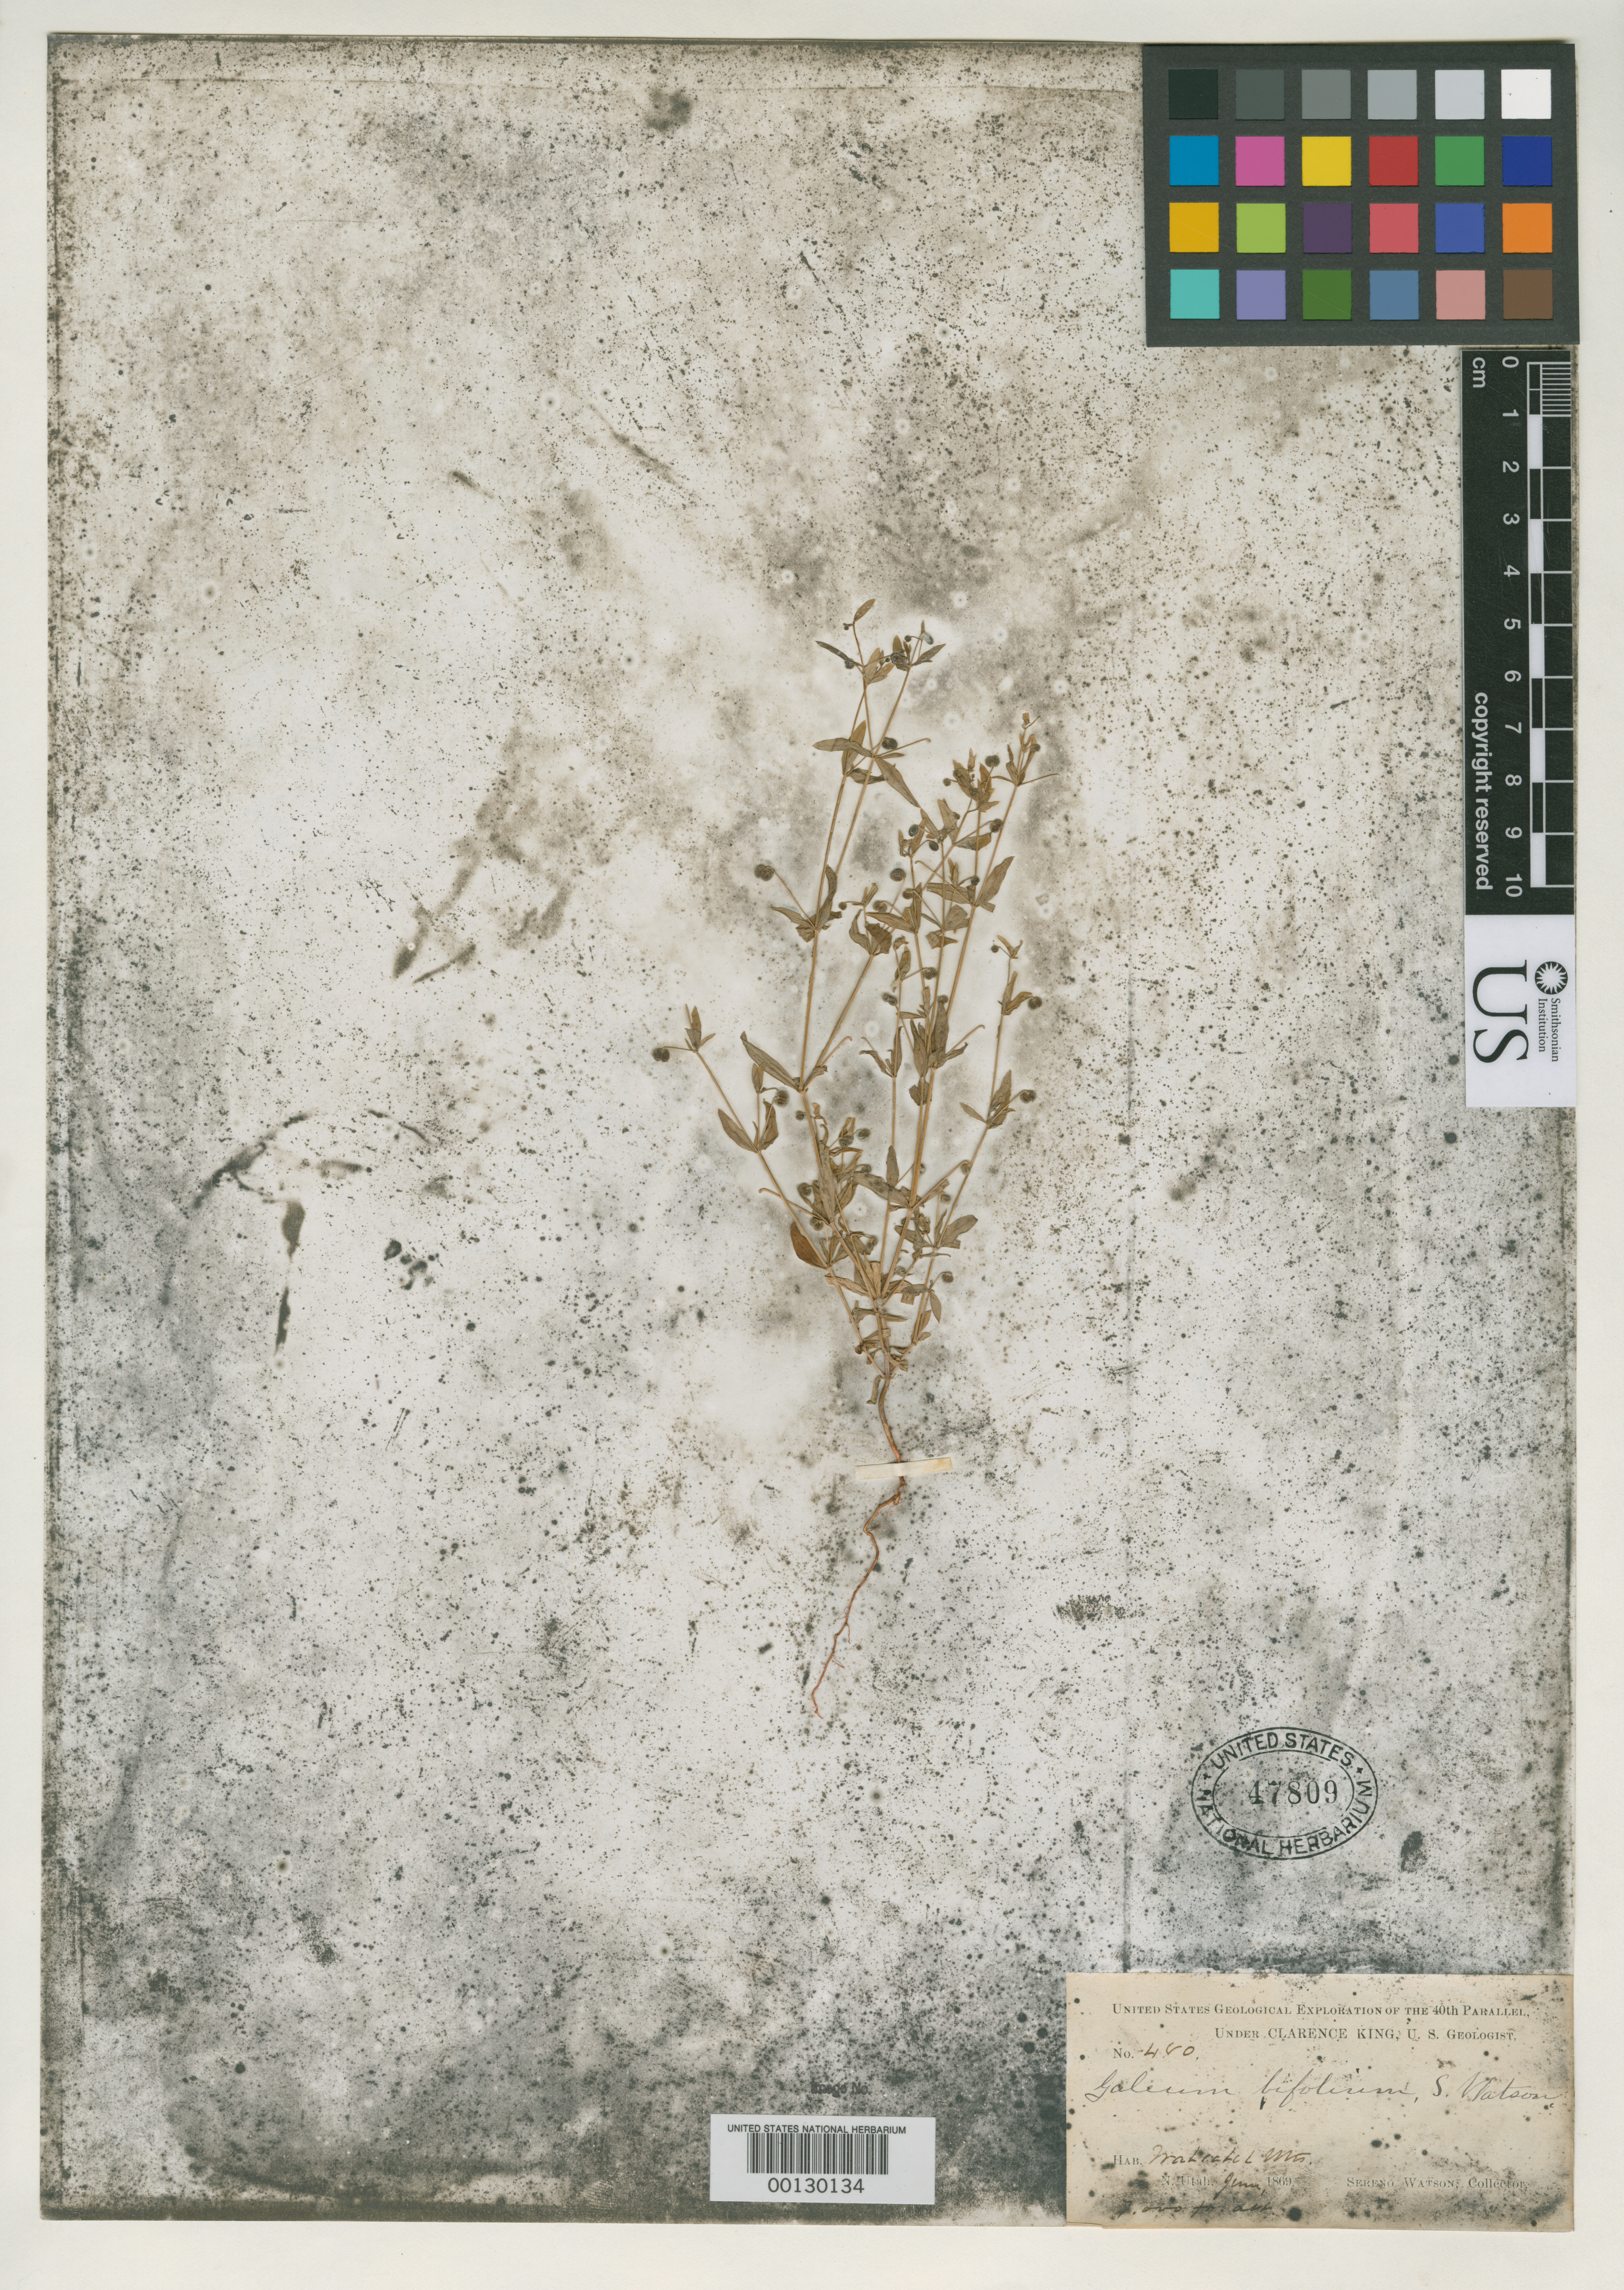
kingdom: Plantae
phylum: Tracheophyta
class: Magnoliopsida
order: Gentianales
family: Rubiaceae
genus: Galium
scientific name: Galium bifolium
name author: S. Watson in C. King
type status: Isotype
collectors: S. Watson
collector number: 480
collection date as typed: Jun 1869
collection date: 1869-06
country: United States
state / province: Utah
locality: Wahsatch Mts.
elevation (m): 2134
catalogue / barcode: US 47809